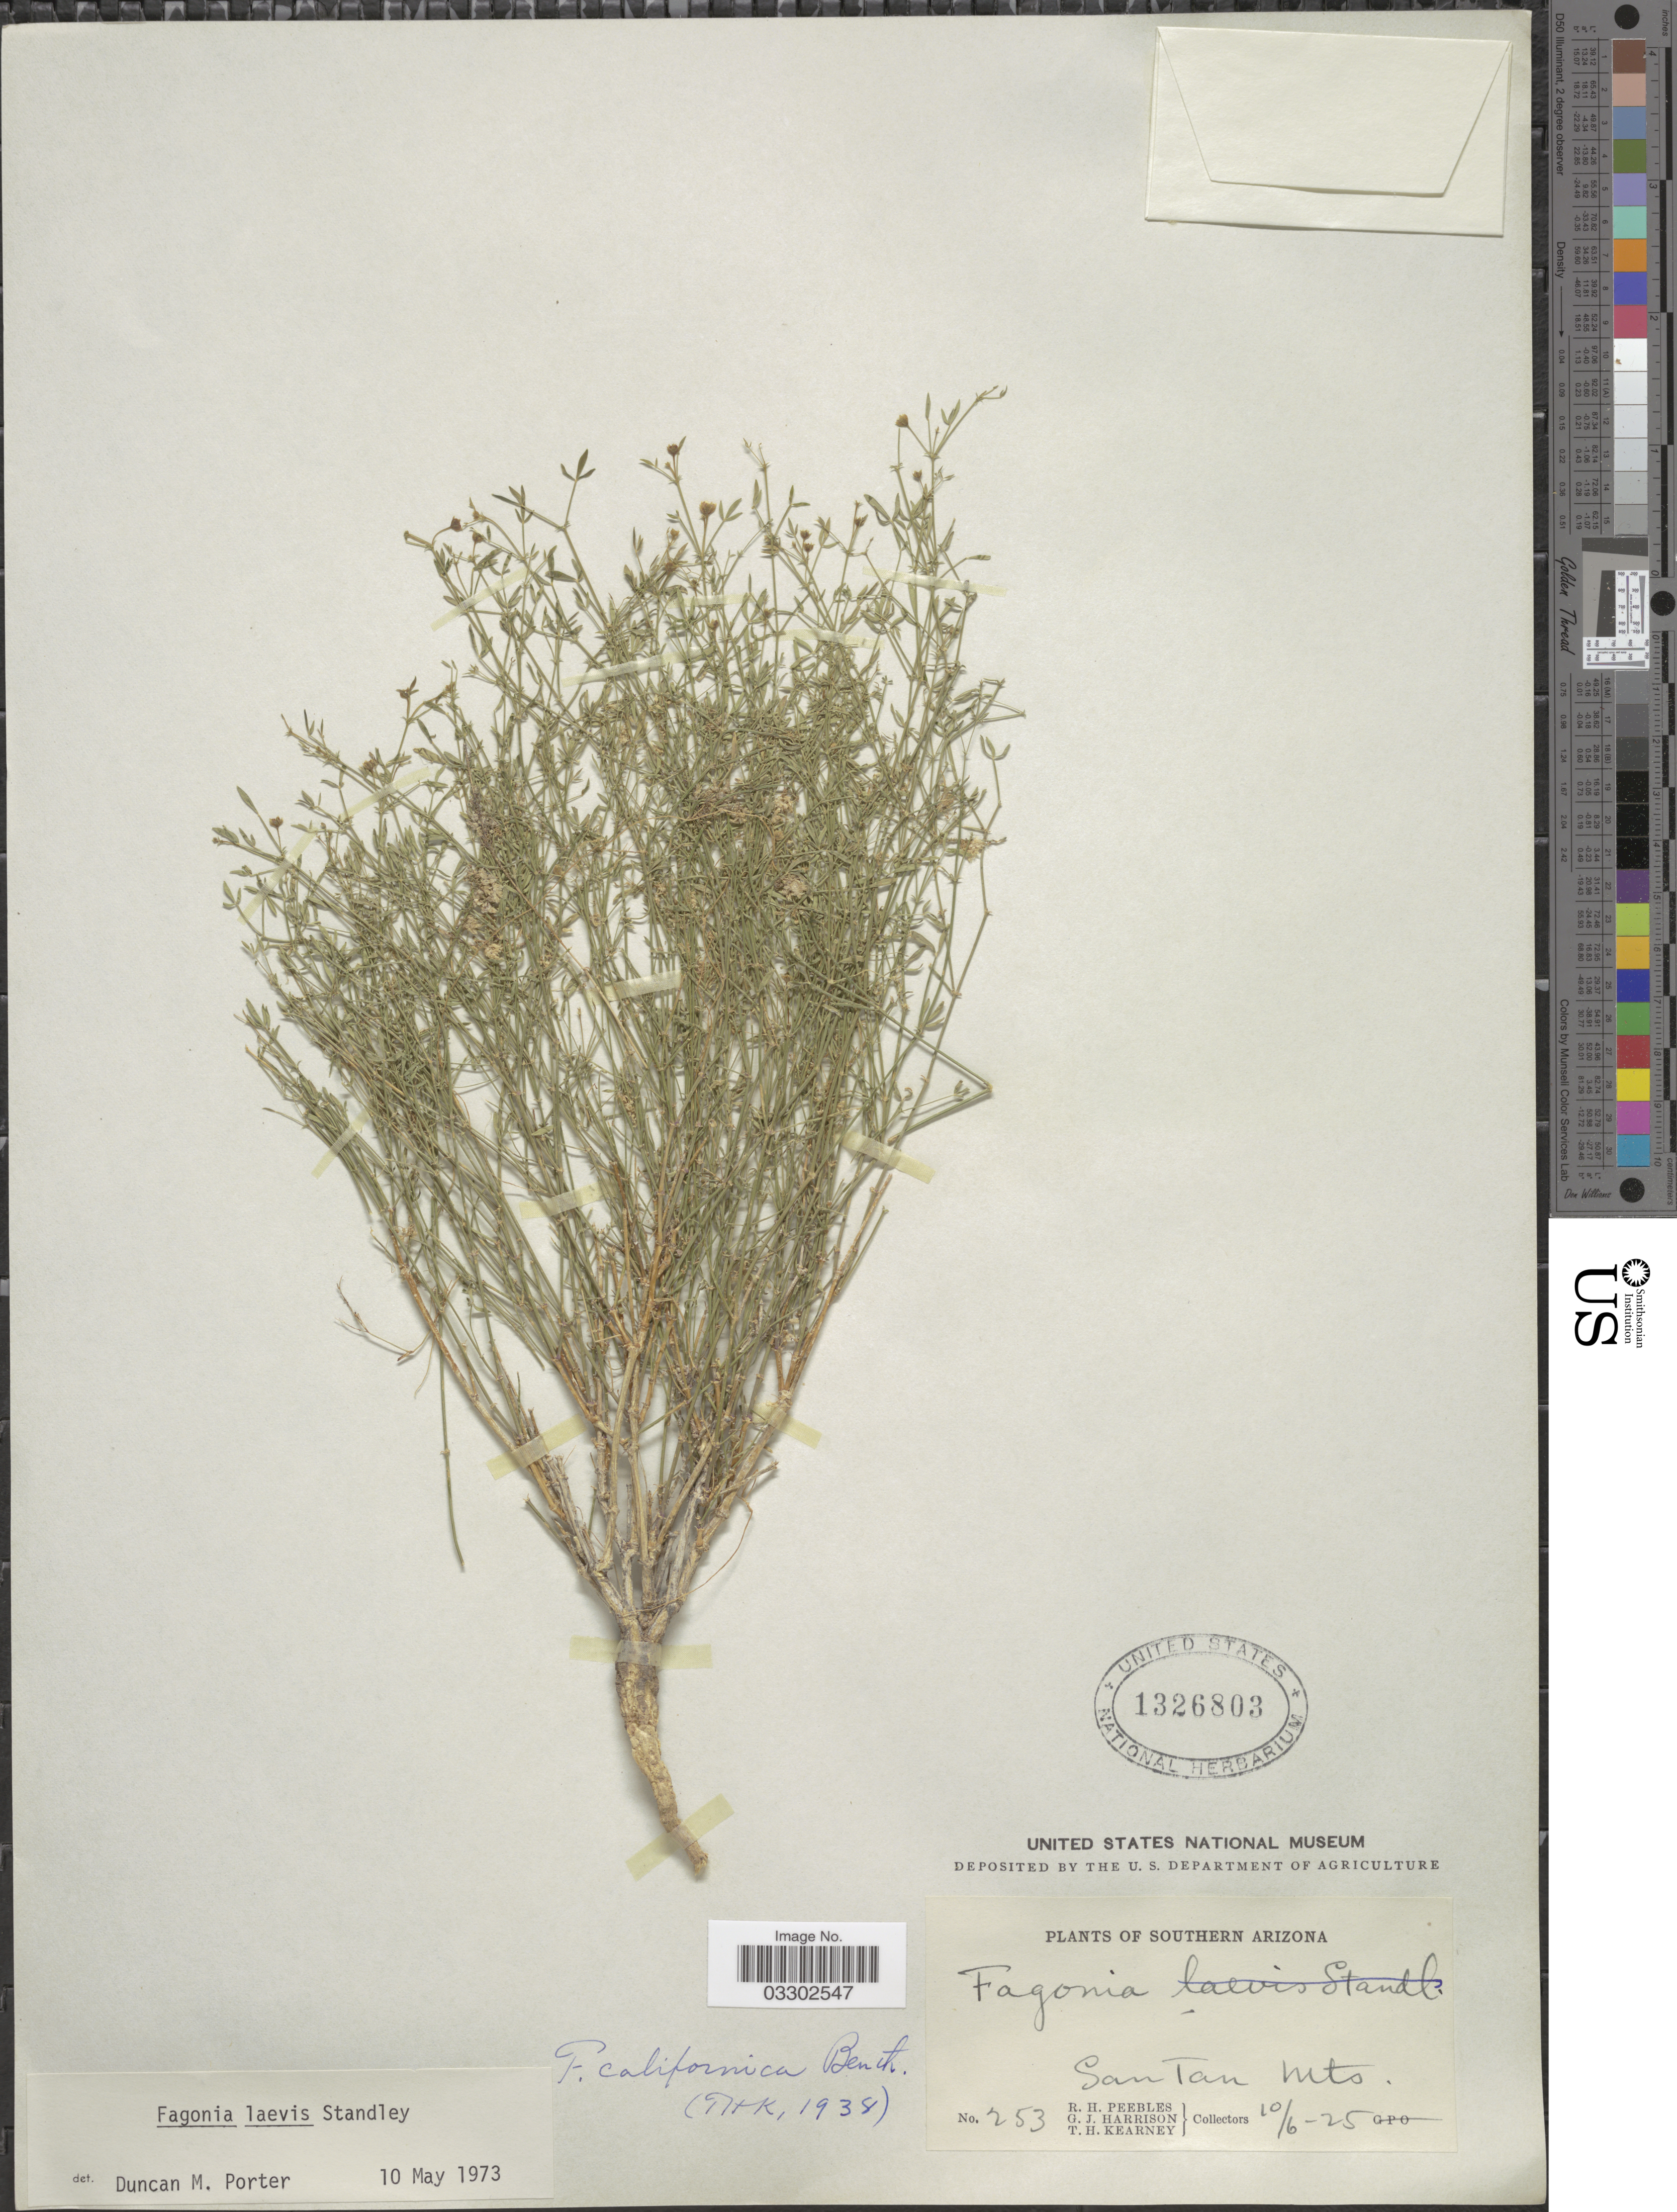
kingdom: Plantae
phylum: Tracheophyta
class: Magnoliopsida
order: Zygophyllales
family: Zygophyllaceae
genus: Fagonia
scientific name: Fagonia laevis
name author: Standl.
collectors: R. H. Peebles, G. J. Harrison & T. H. Kearney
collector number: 253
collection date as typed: Transcribed d/m/y: 6/10/25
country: United States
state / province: Arizona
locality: Southern Arizona. San Tan Mts.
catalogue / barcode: US 1326803